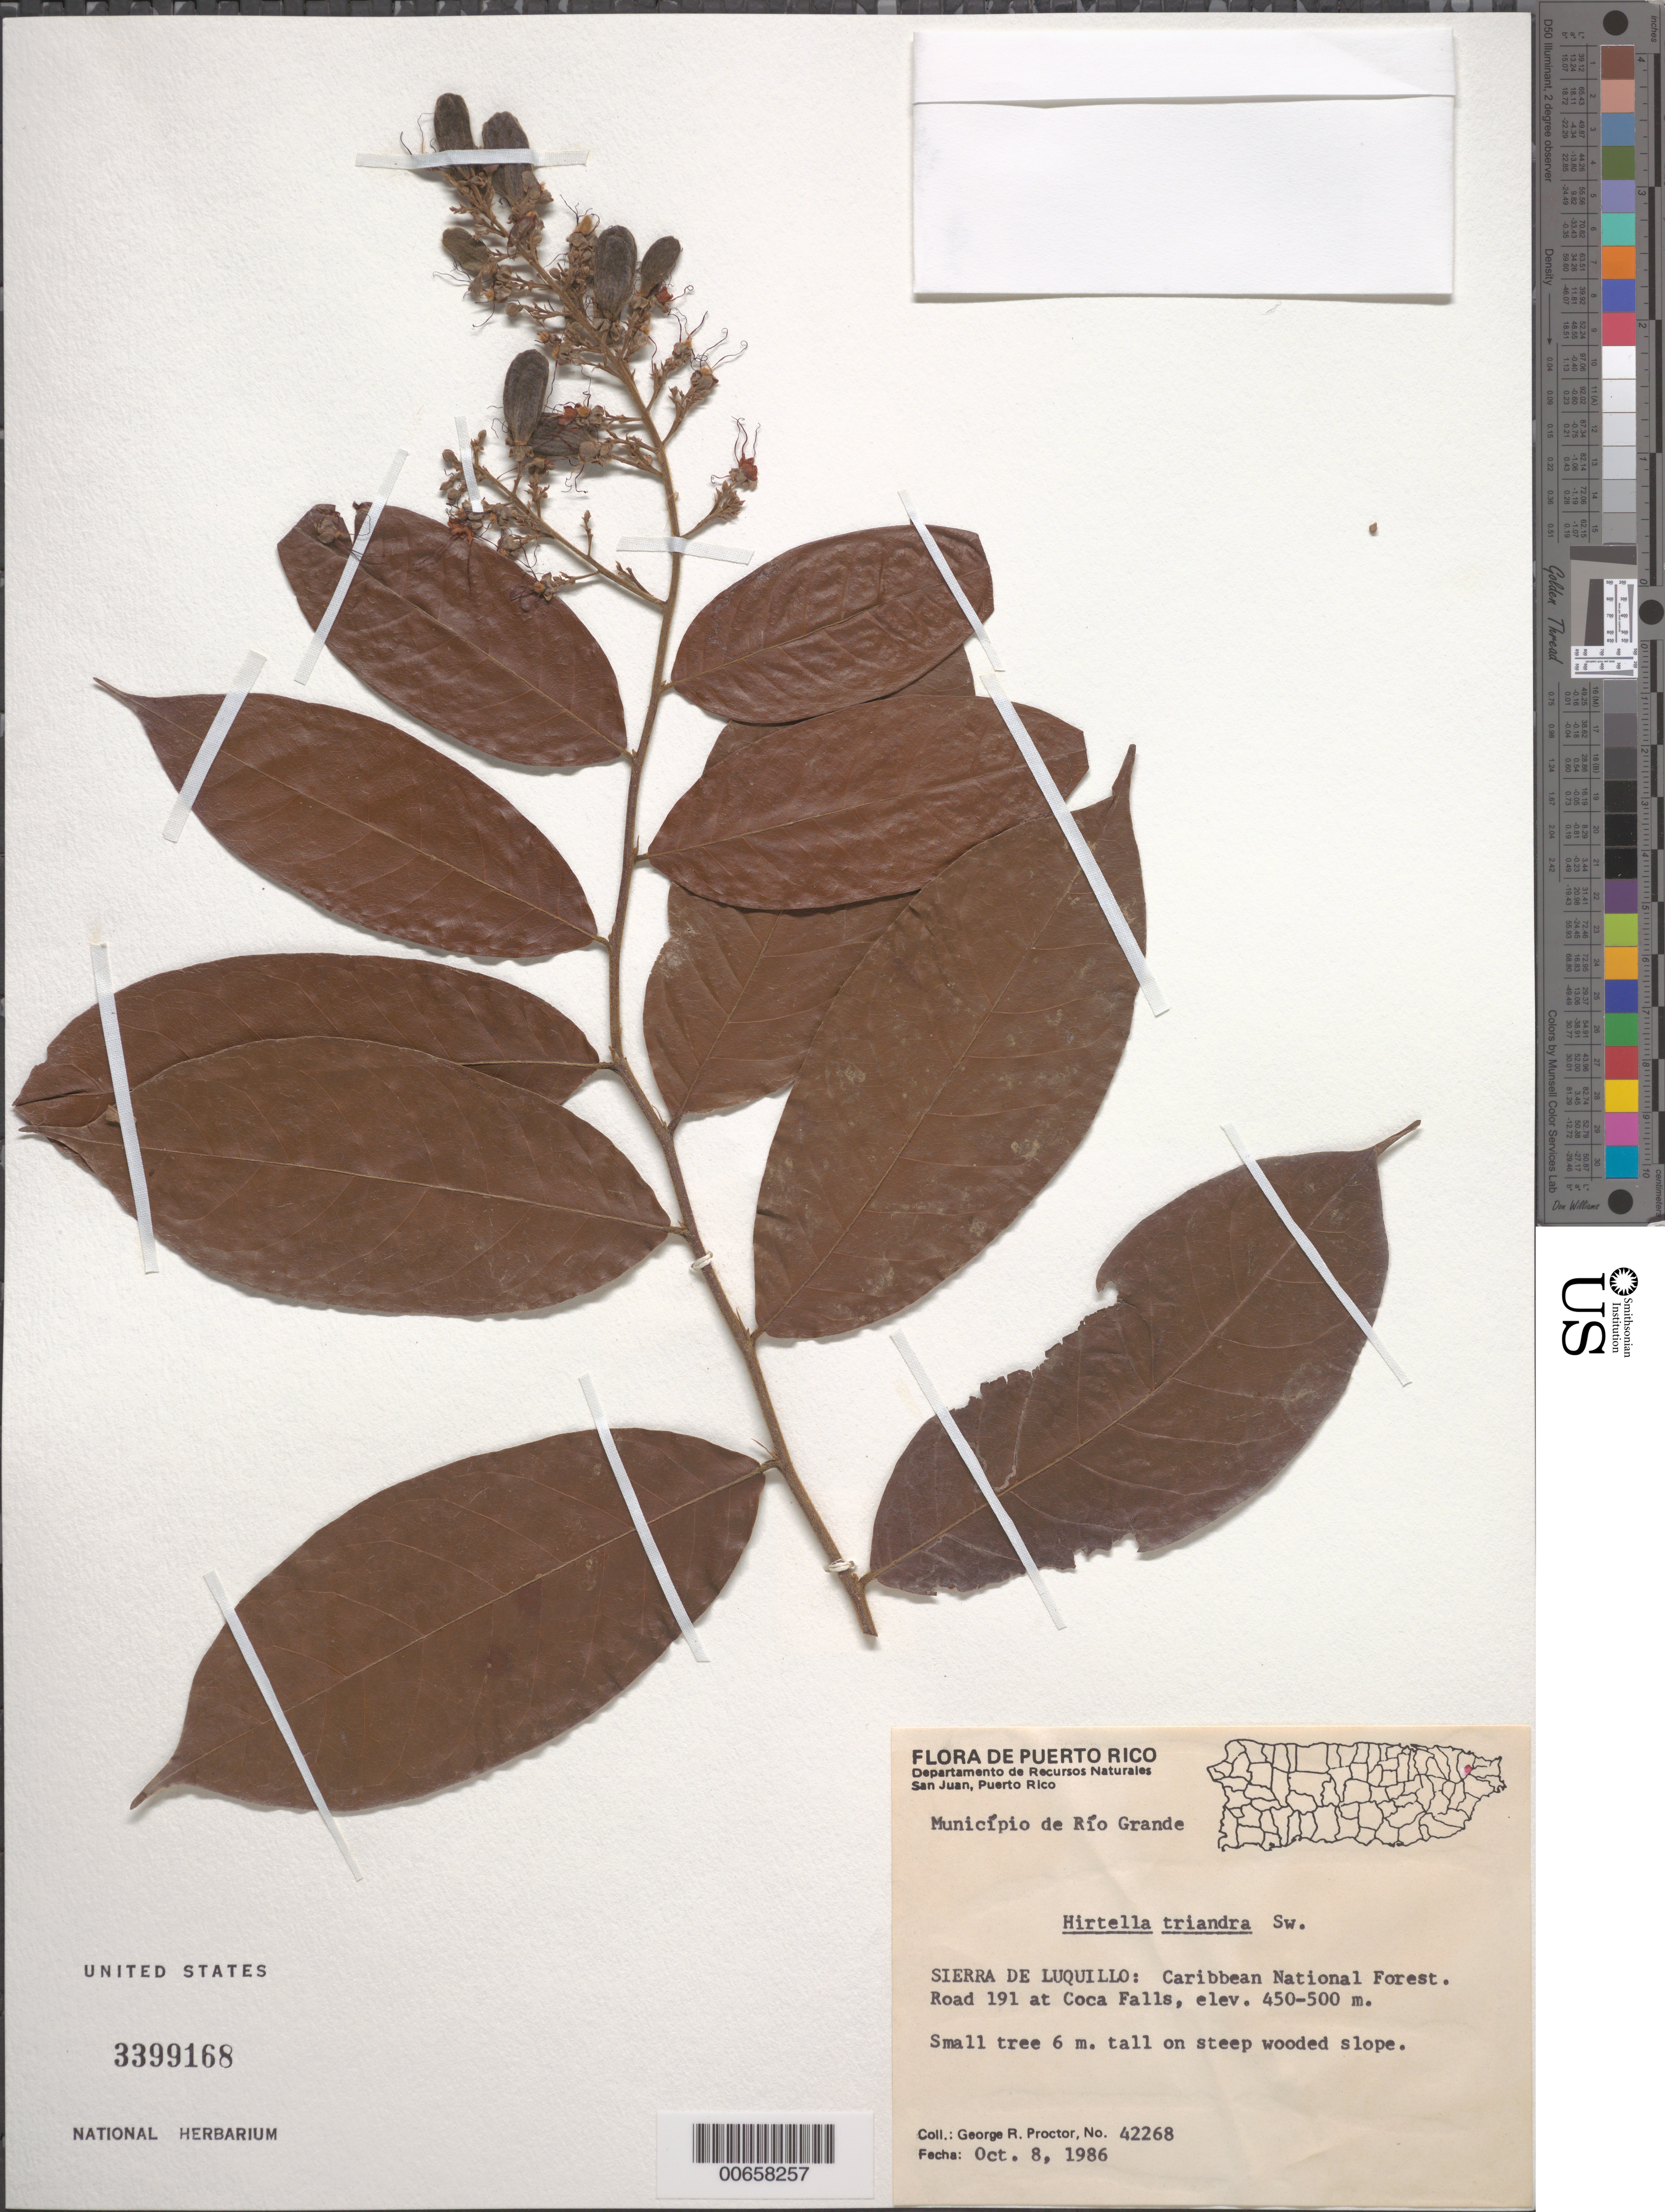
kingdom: Plantae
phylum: Tracheophyta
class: Magnoliopsida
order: Malpighiales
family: Chrysobalanaceae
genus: Hirtella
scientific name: Hirtella triandra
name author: Sw.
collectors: G. R. Proctor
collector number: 42268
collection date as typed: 08 Oct 1986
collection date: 1986-10-08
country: Puerto Rico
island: Greater Antilles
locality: Sierra de Luquillo: Carib. Natl. Forest, Rd 191 at Coca Falls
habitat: Steep wooded slope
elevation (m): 450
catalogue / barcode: US 3399168